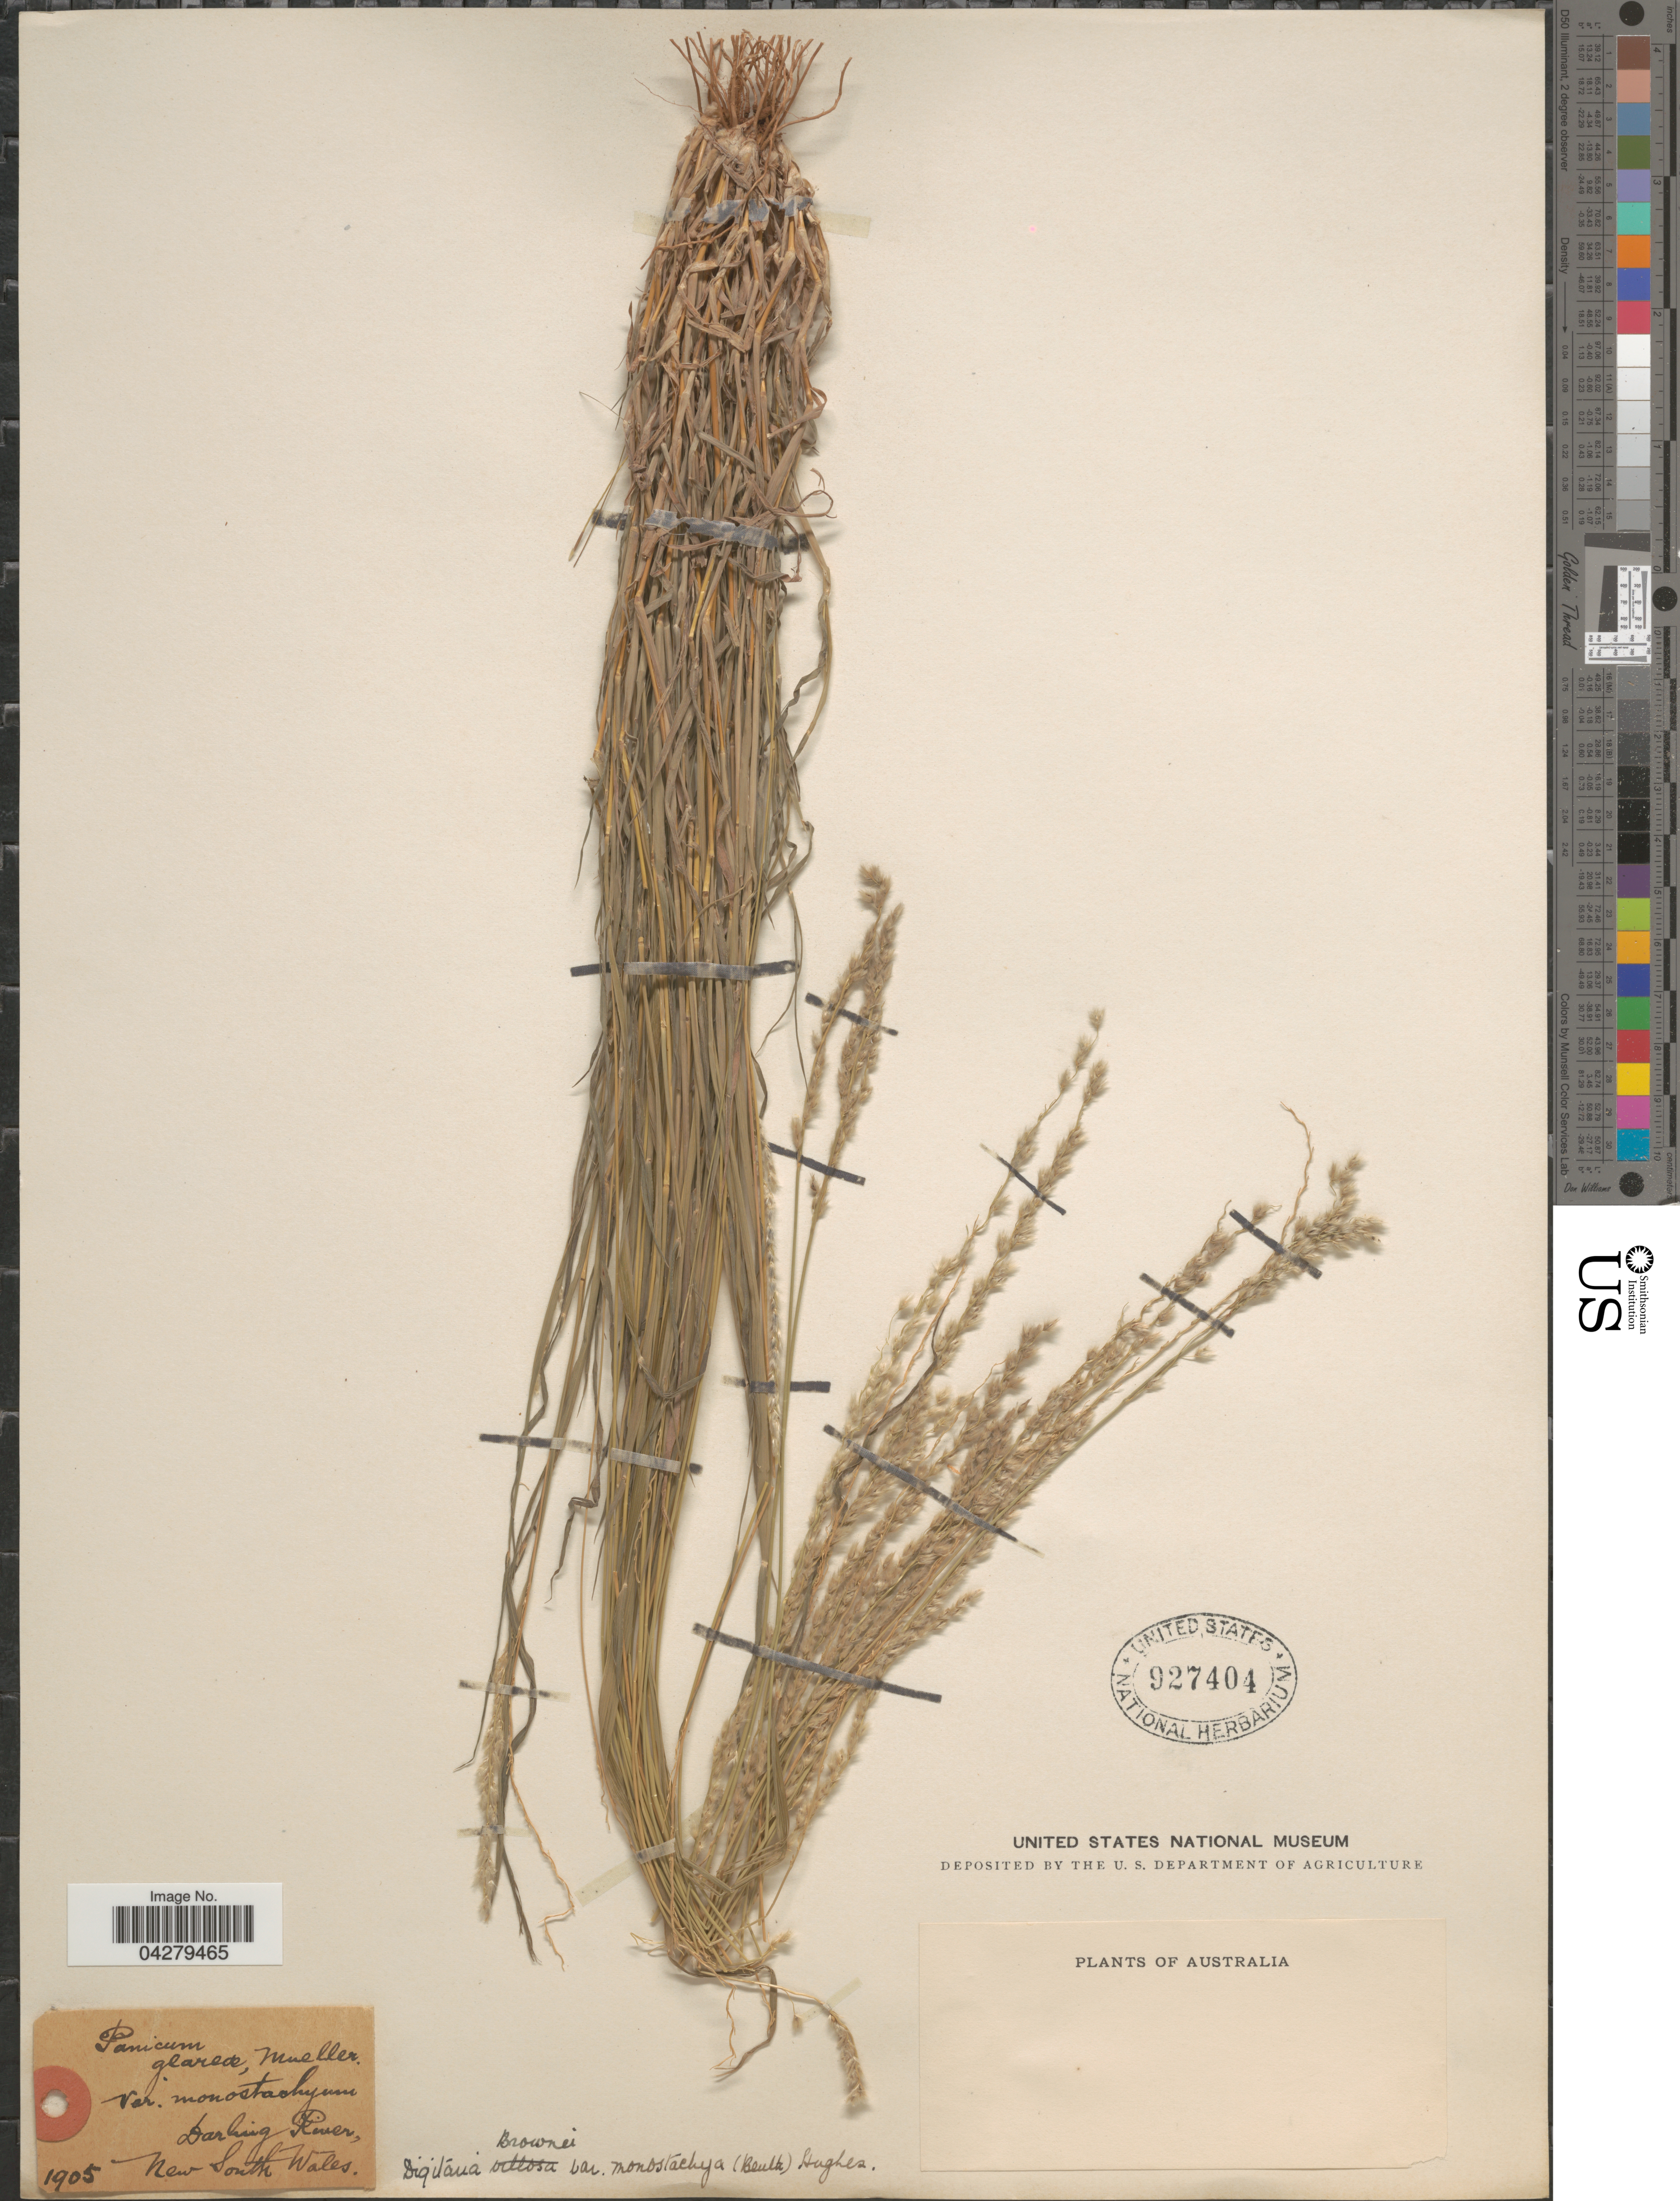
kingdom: Plantae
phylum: Tracheophyta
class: Liliopsida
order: Poales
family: Poaceae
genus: Digitaria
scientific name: Digitaria brownii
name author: (Roem. & Schult.) Hughes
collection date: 1905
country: Australia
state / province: New South Wales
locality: Darling River.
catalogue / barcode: US 927404